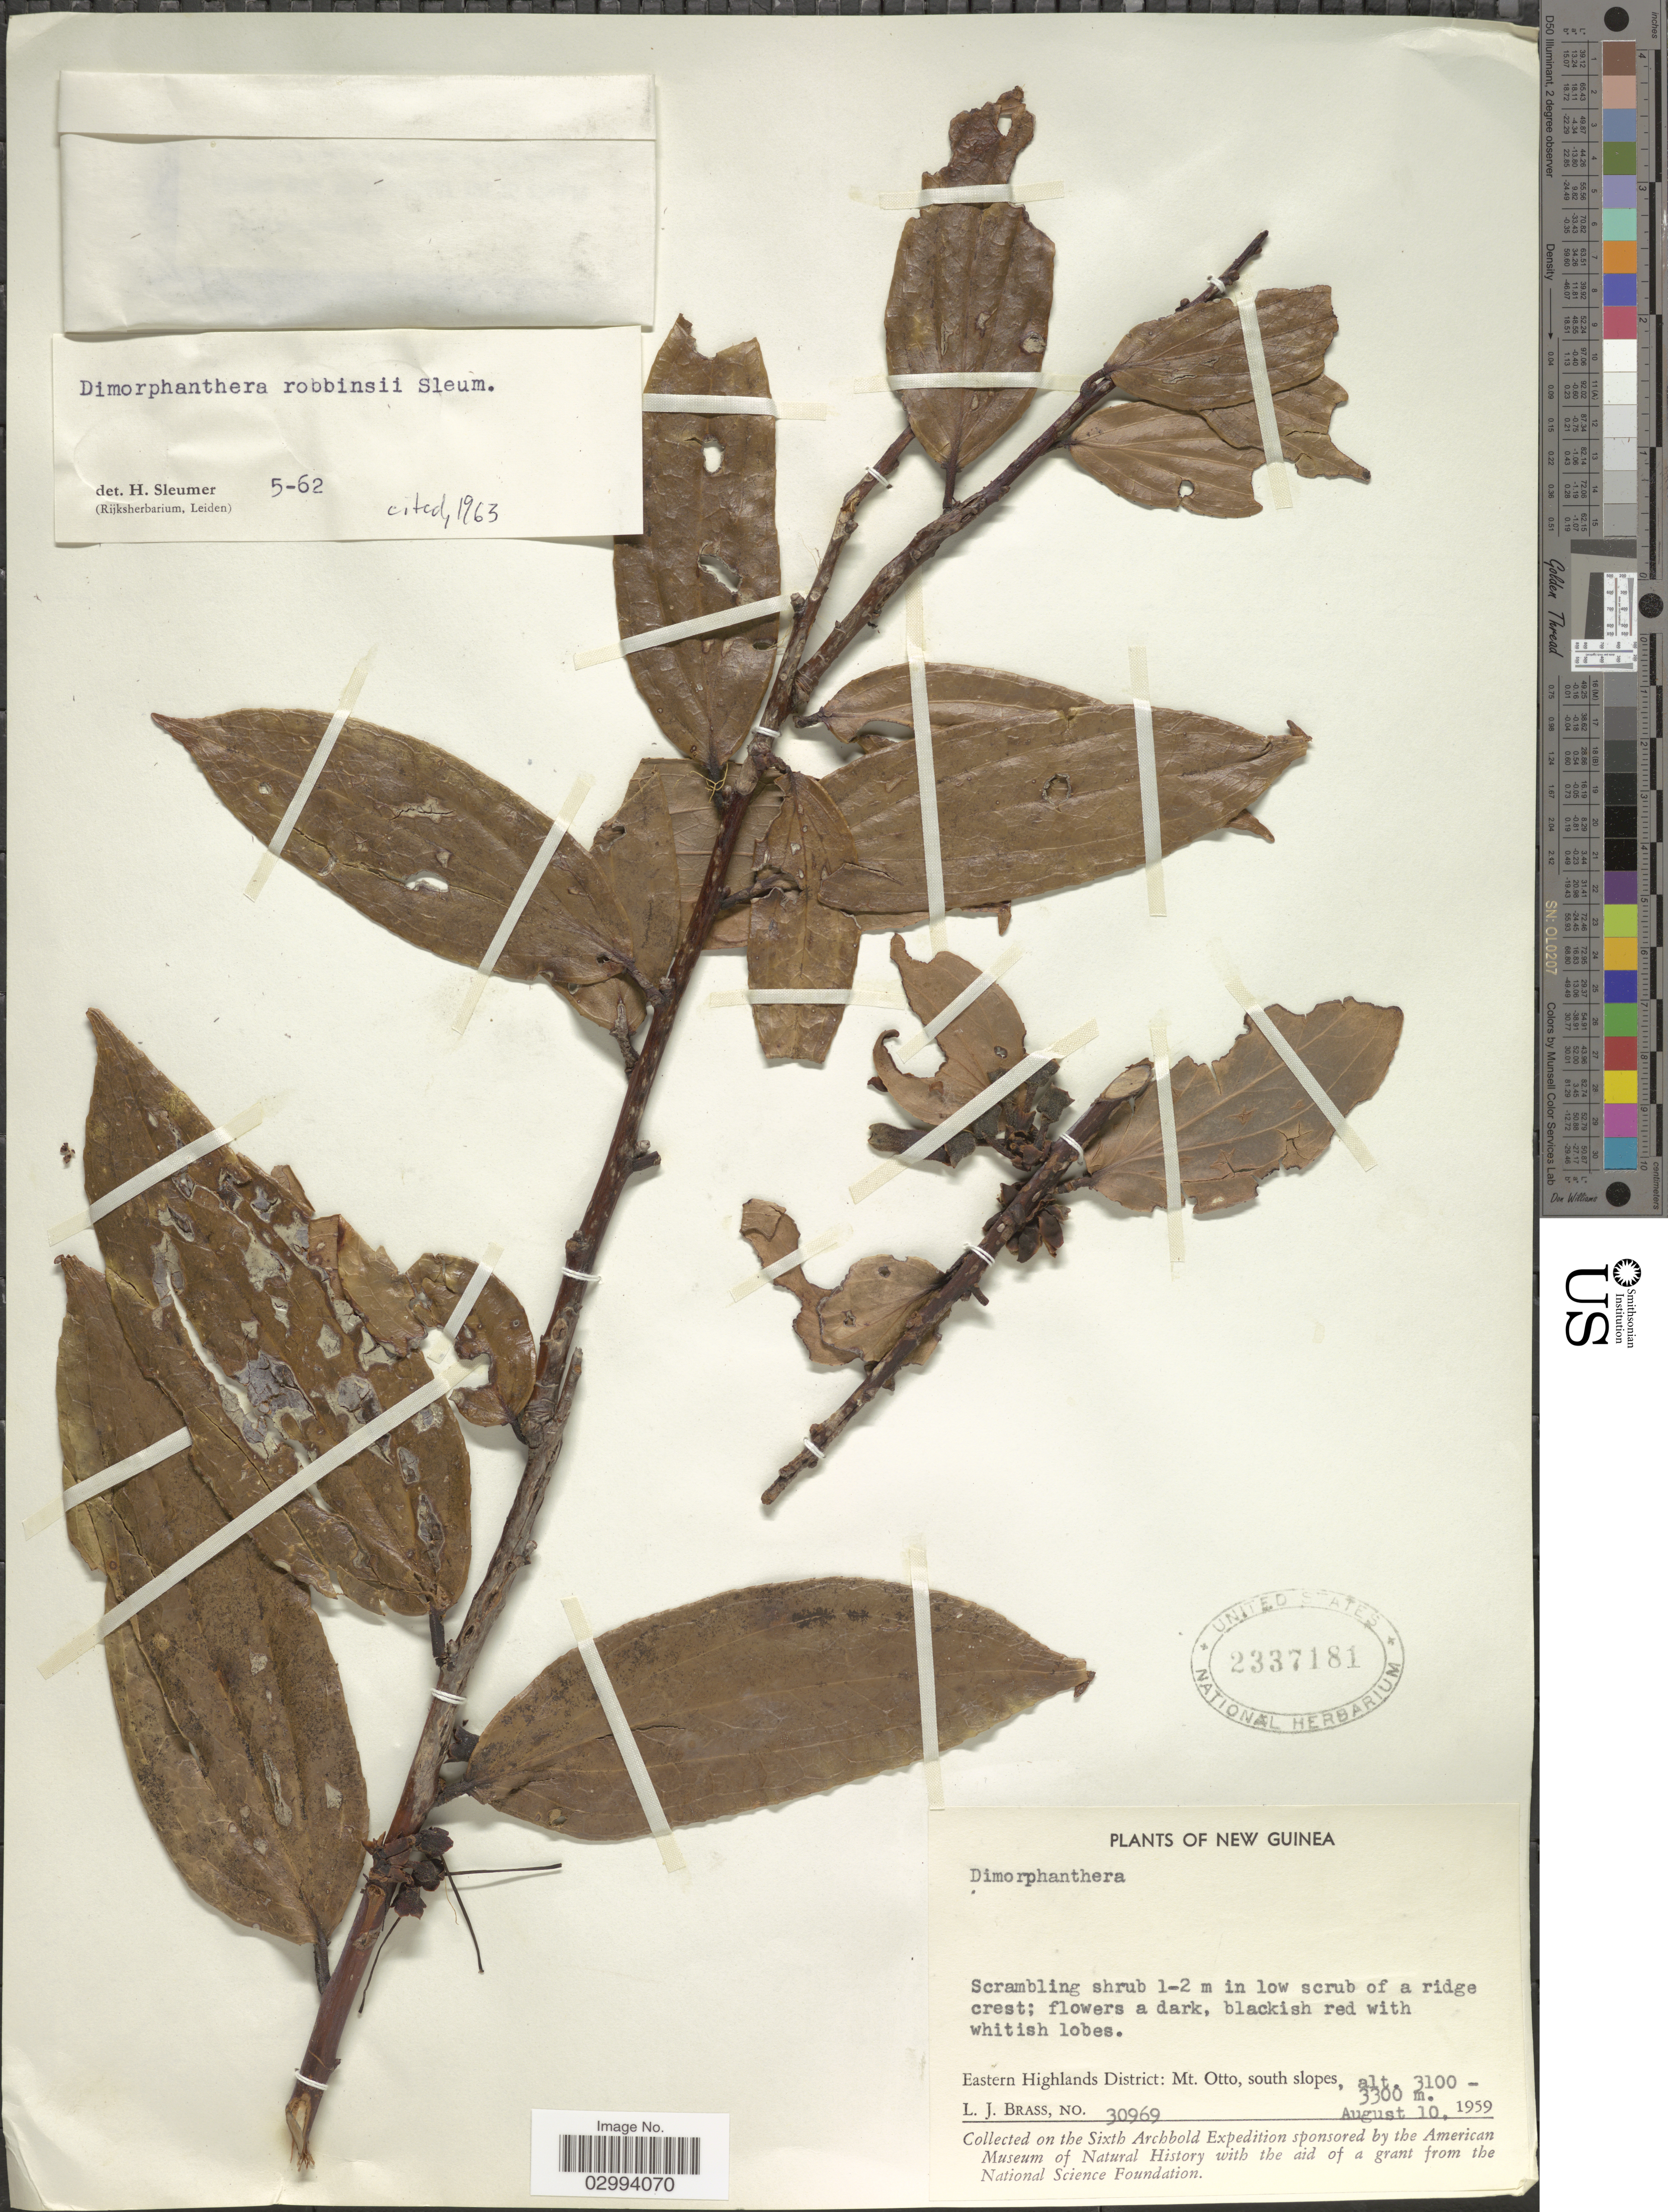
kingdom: Plantae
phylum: Tracheophyta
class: Magnoliopsida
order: Ericales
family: Ericaceae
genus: Dimorphanthera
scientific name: Dimorphanthera robbinsii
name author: Sleumer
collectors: L. J. Brass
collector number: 30969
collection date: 1959-08-10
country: Papua New Guinea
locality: New Guinea, Eastern Highlands District: Mt. Otto, south slopes.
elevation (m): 3100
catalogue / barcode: US 2337181